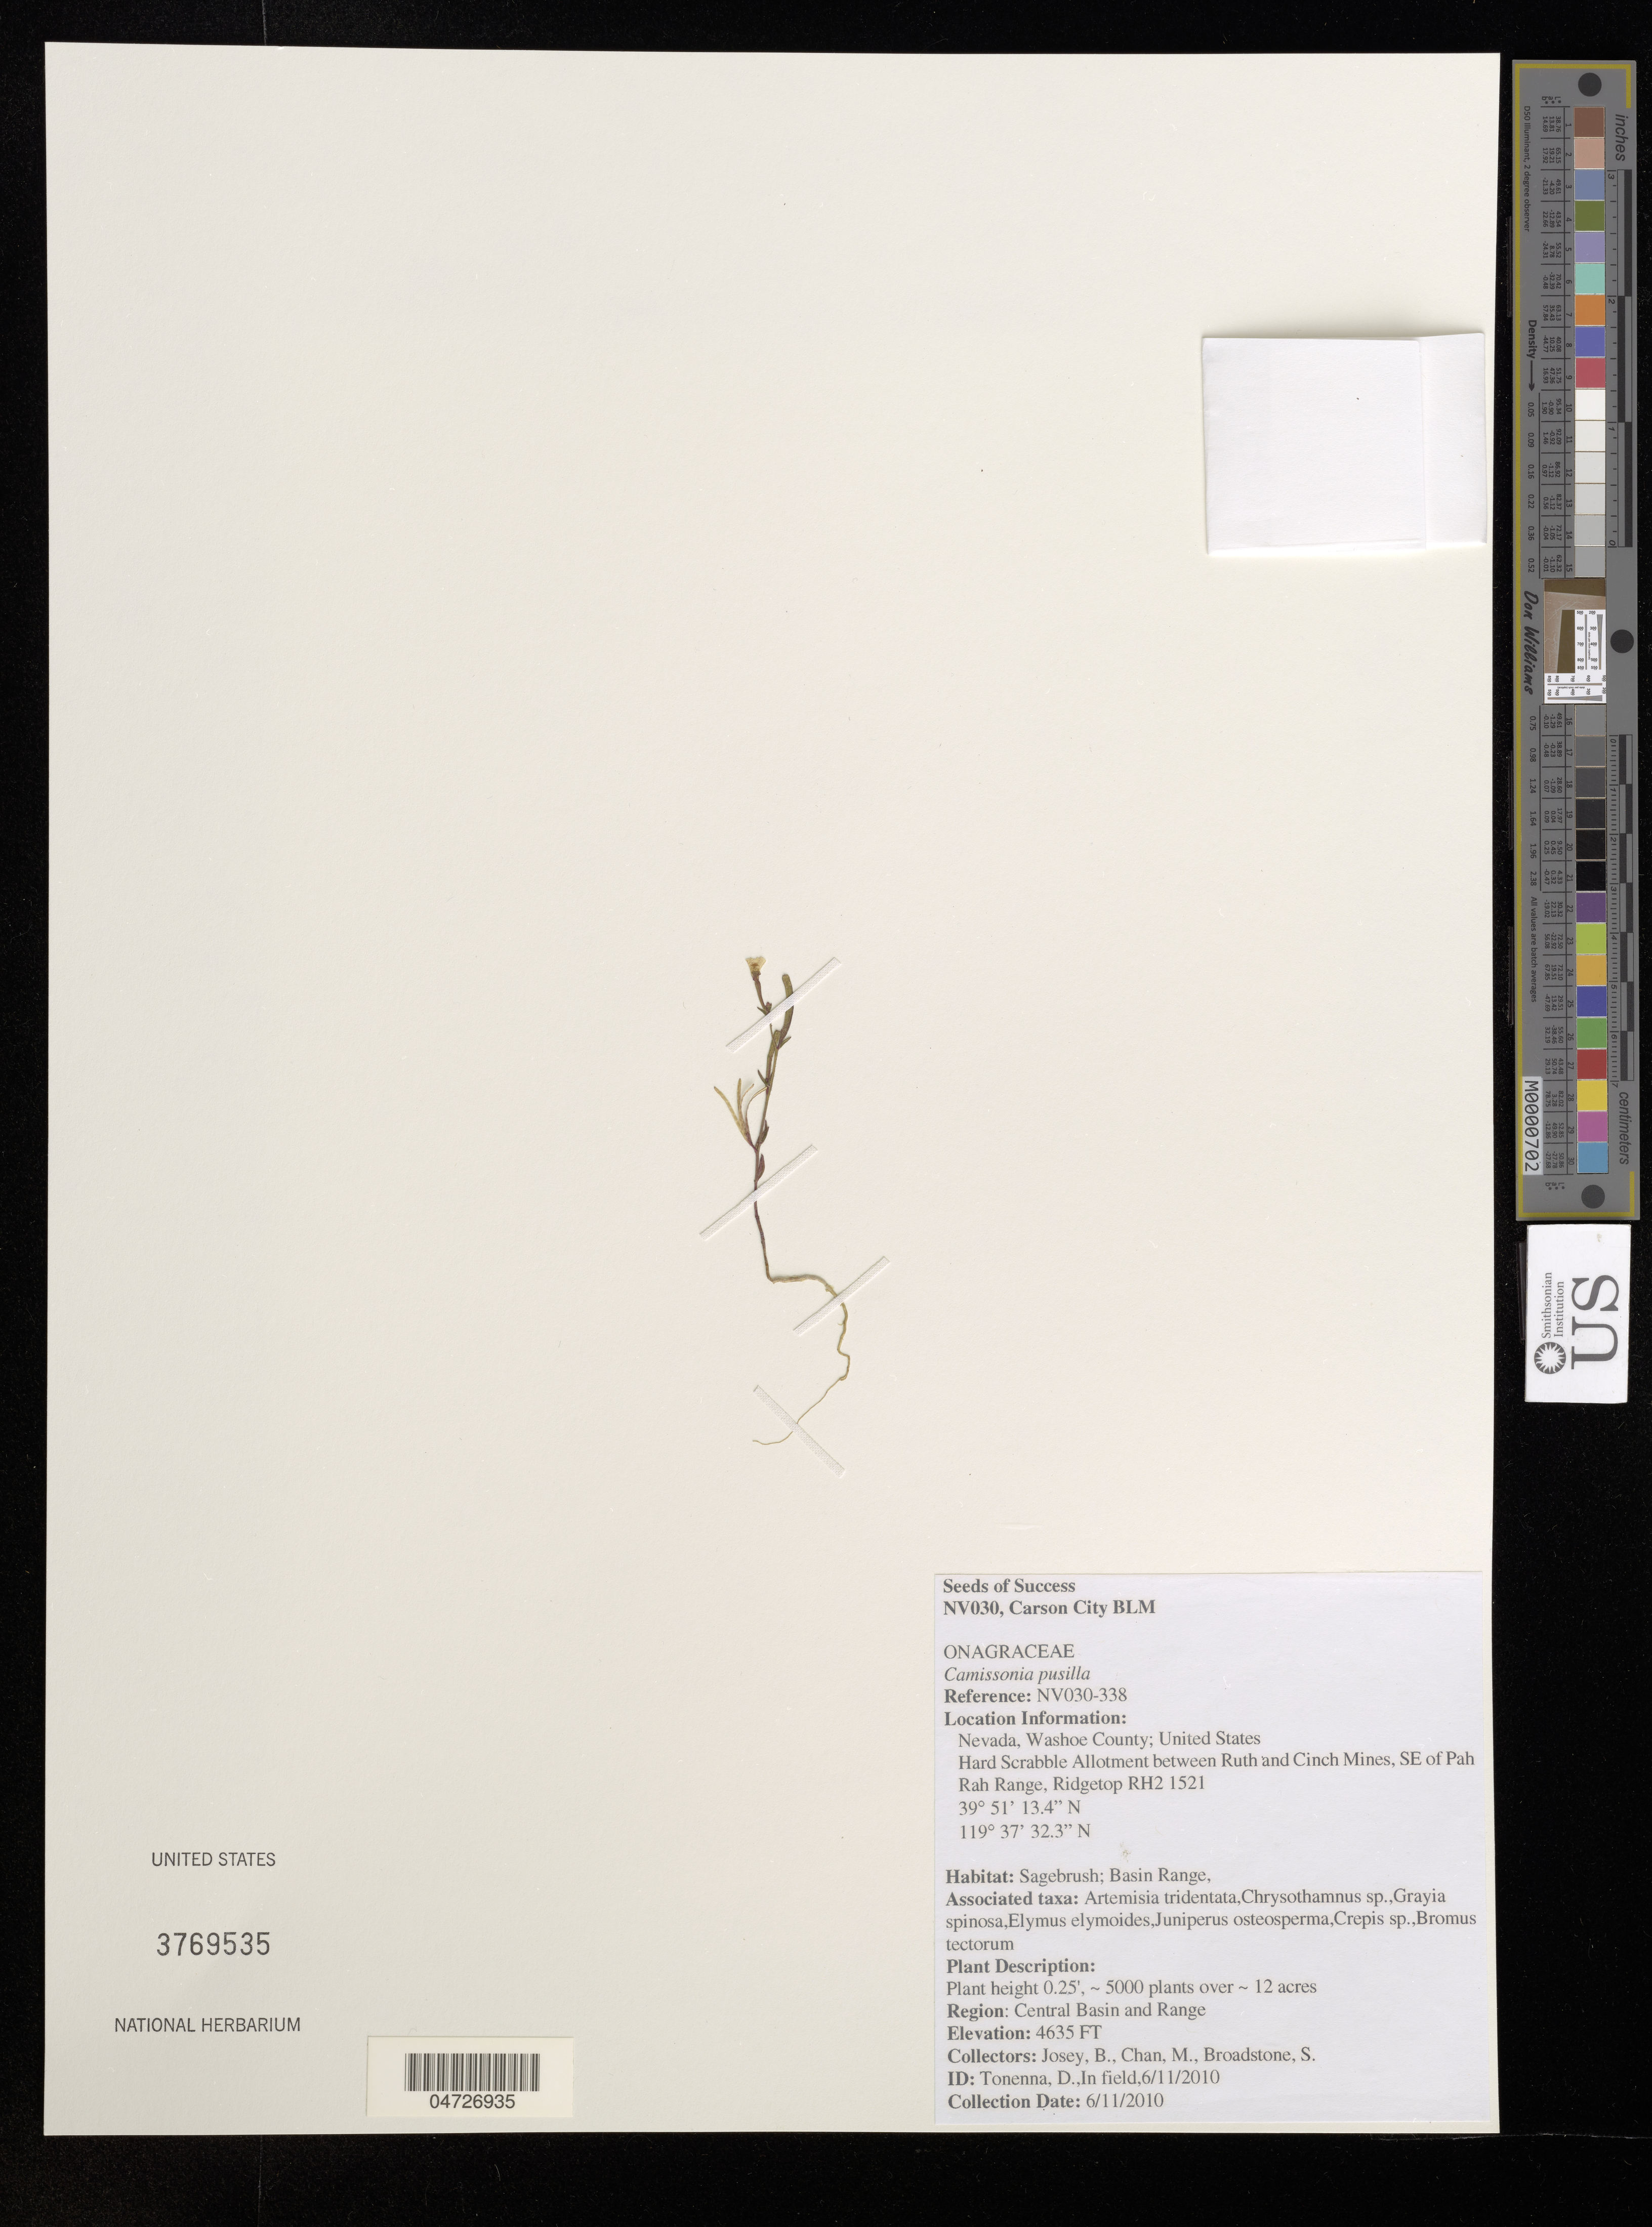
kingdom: Plantae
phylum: Tracheophyta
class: Magnoliopsida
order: Myrtales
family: Onagraceae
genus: Camissonia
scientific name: Camissonia pusilla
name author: P.H. Raven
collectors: B. Josey, M. Chan & S. Broadstone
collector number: NV030-338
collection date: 2010-11-06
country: United States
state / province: Nevada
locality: Washoe County. Hard Scrabble Allotment between Ruth and Cinch Mines, SE of Pah Rah Range, Ridgetop RH2 1521.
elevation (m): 1413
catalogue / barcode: US 3769535